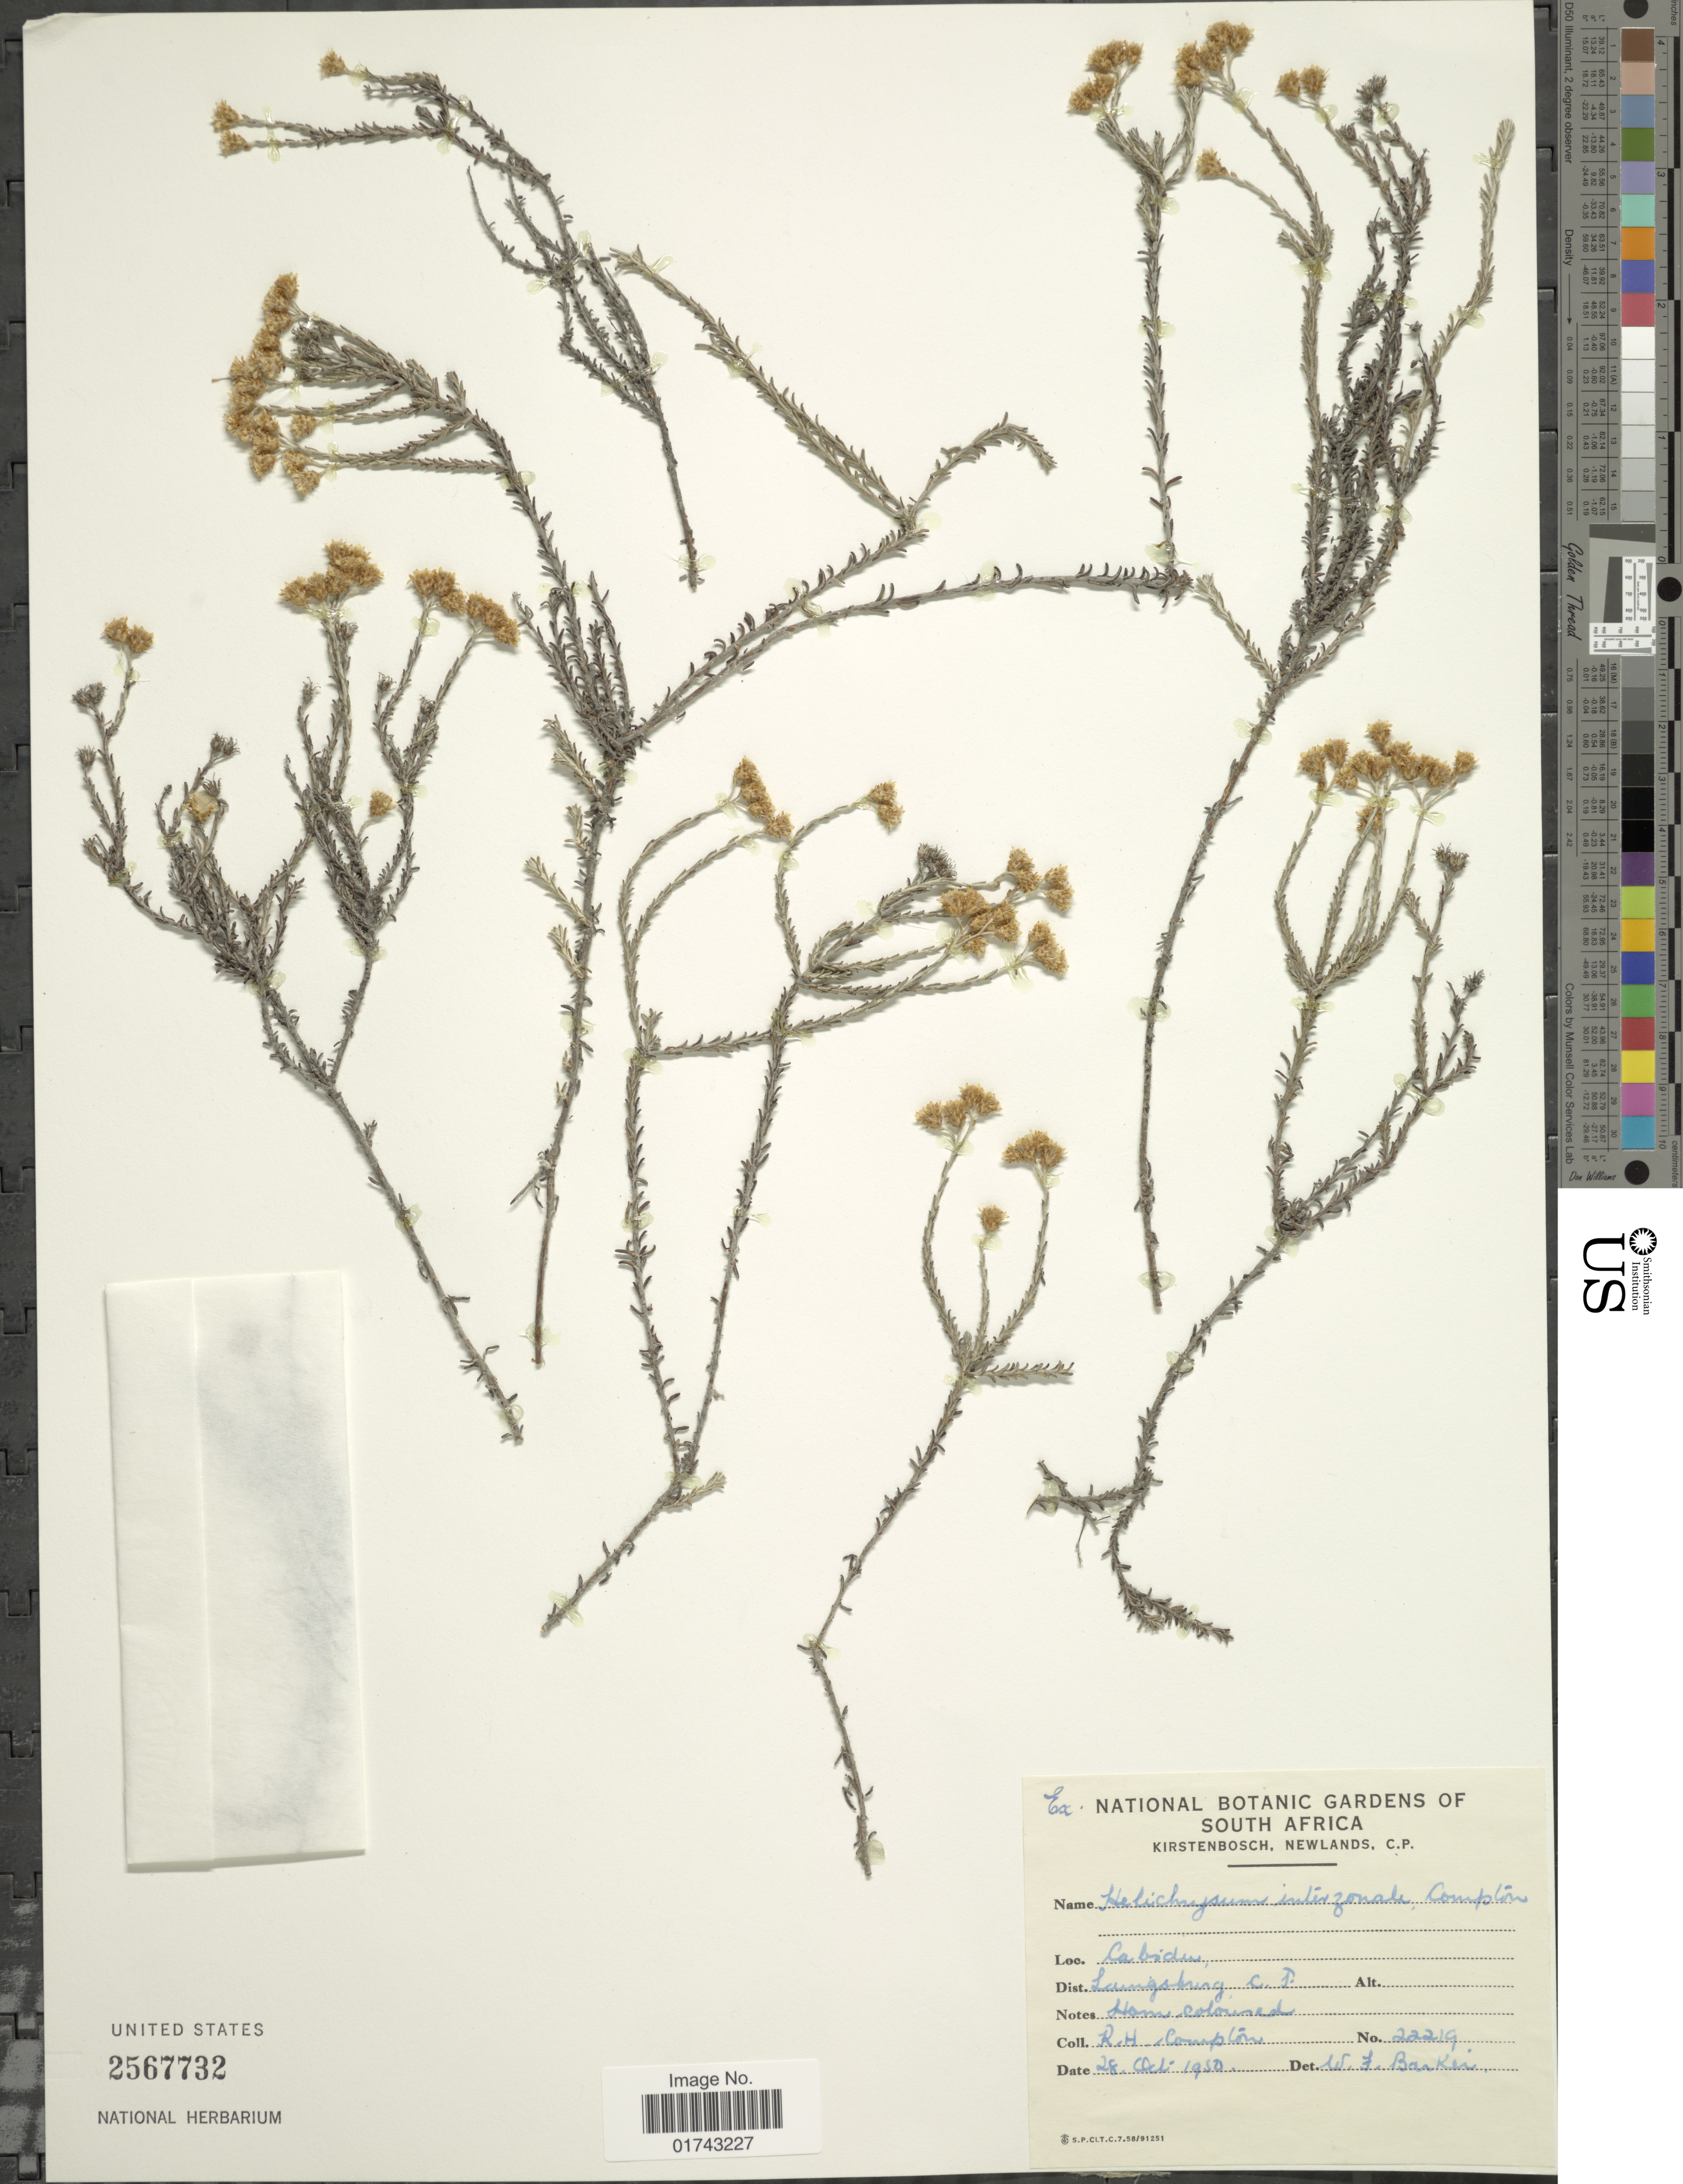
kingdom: Plantae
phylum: Tracheophyta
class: Magnoliopsida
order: Asterales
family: Asteraceae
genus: Helichrysum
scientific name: Helichrysum interzonale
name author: Compton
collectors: R. H. Compton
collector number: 22219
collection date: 1950-10-24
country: South Africa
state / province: Western Cape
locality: Caboden, Dist. Laingsburg C. P.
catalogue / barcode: US 2567732